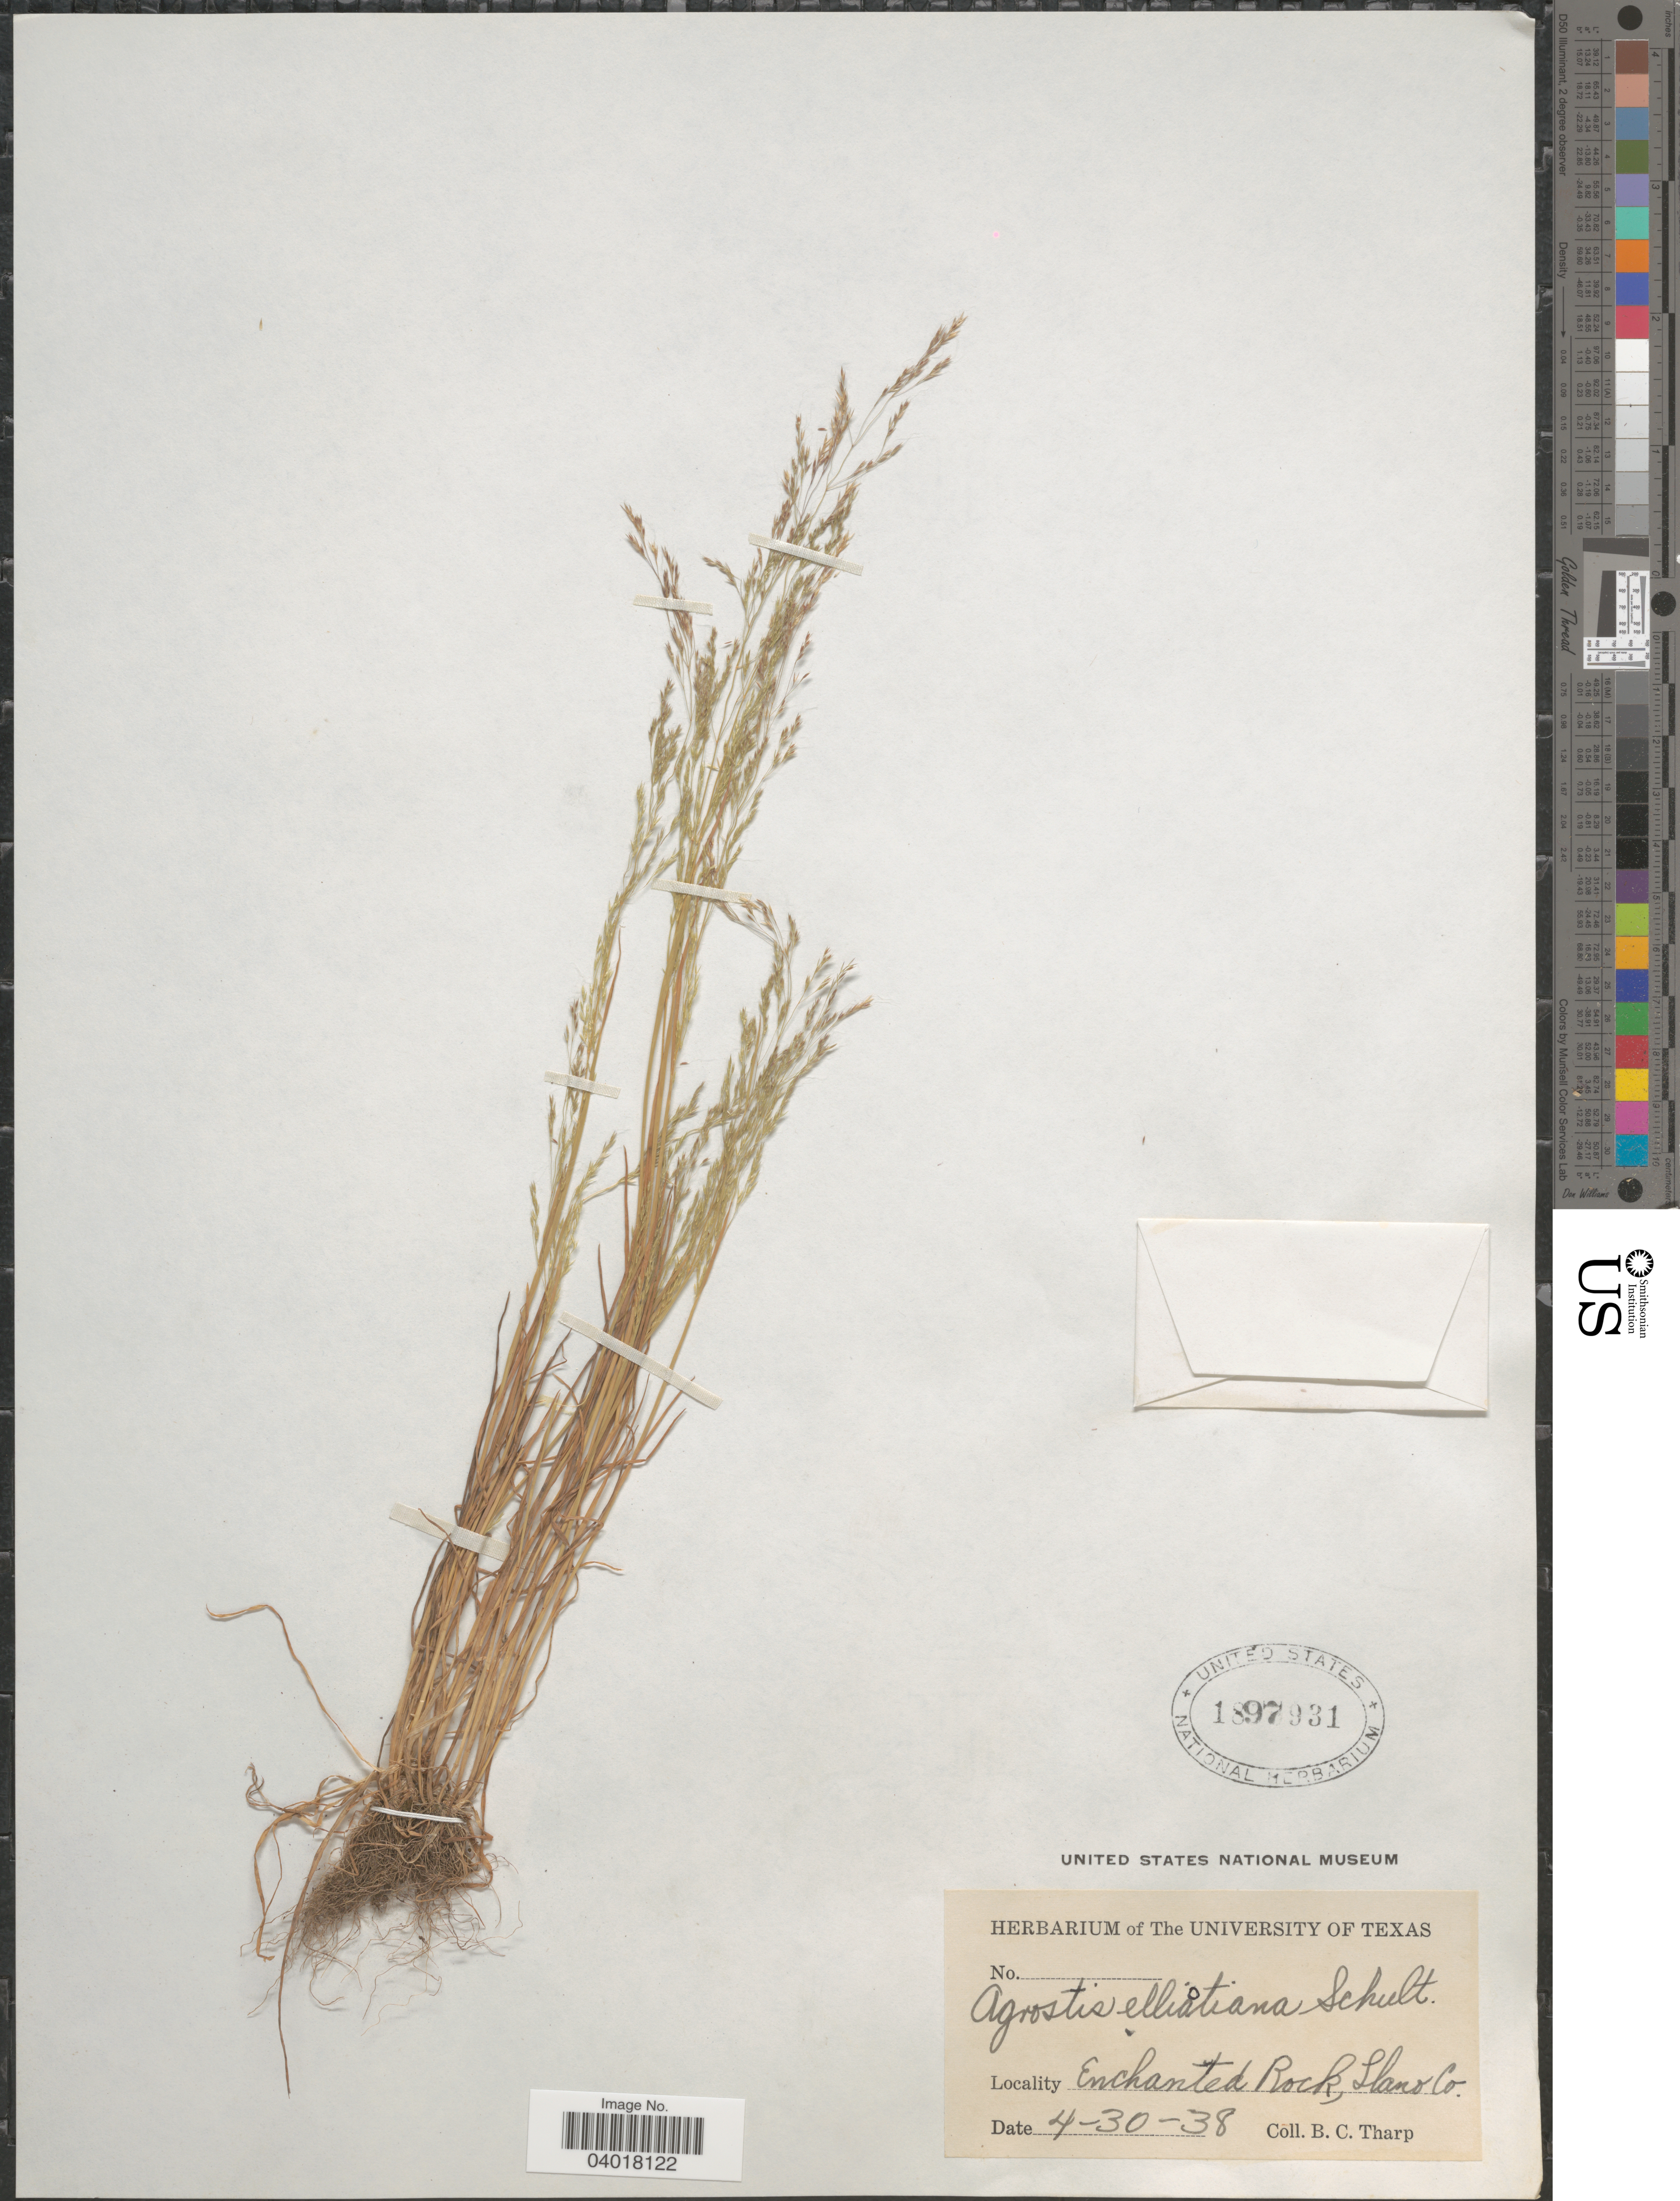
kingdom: Plantae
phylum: Tracheophyta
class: Liliopsida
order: Poales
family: Poaceae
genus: Agrostis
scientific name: Agrostis elliottiana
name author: Schult.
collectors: B. C. Tharp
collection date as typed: Transcribed d/m/y: 30/4/38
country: United States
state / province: Texas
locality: Enchanted Rock, Llano Co.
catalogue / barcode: US 1897931